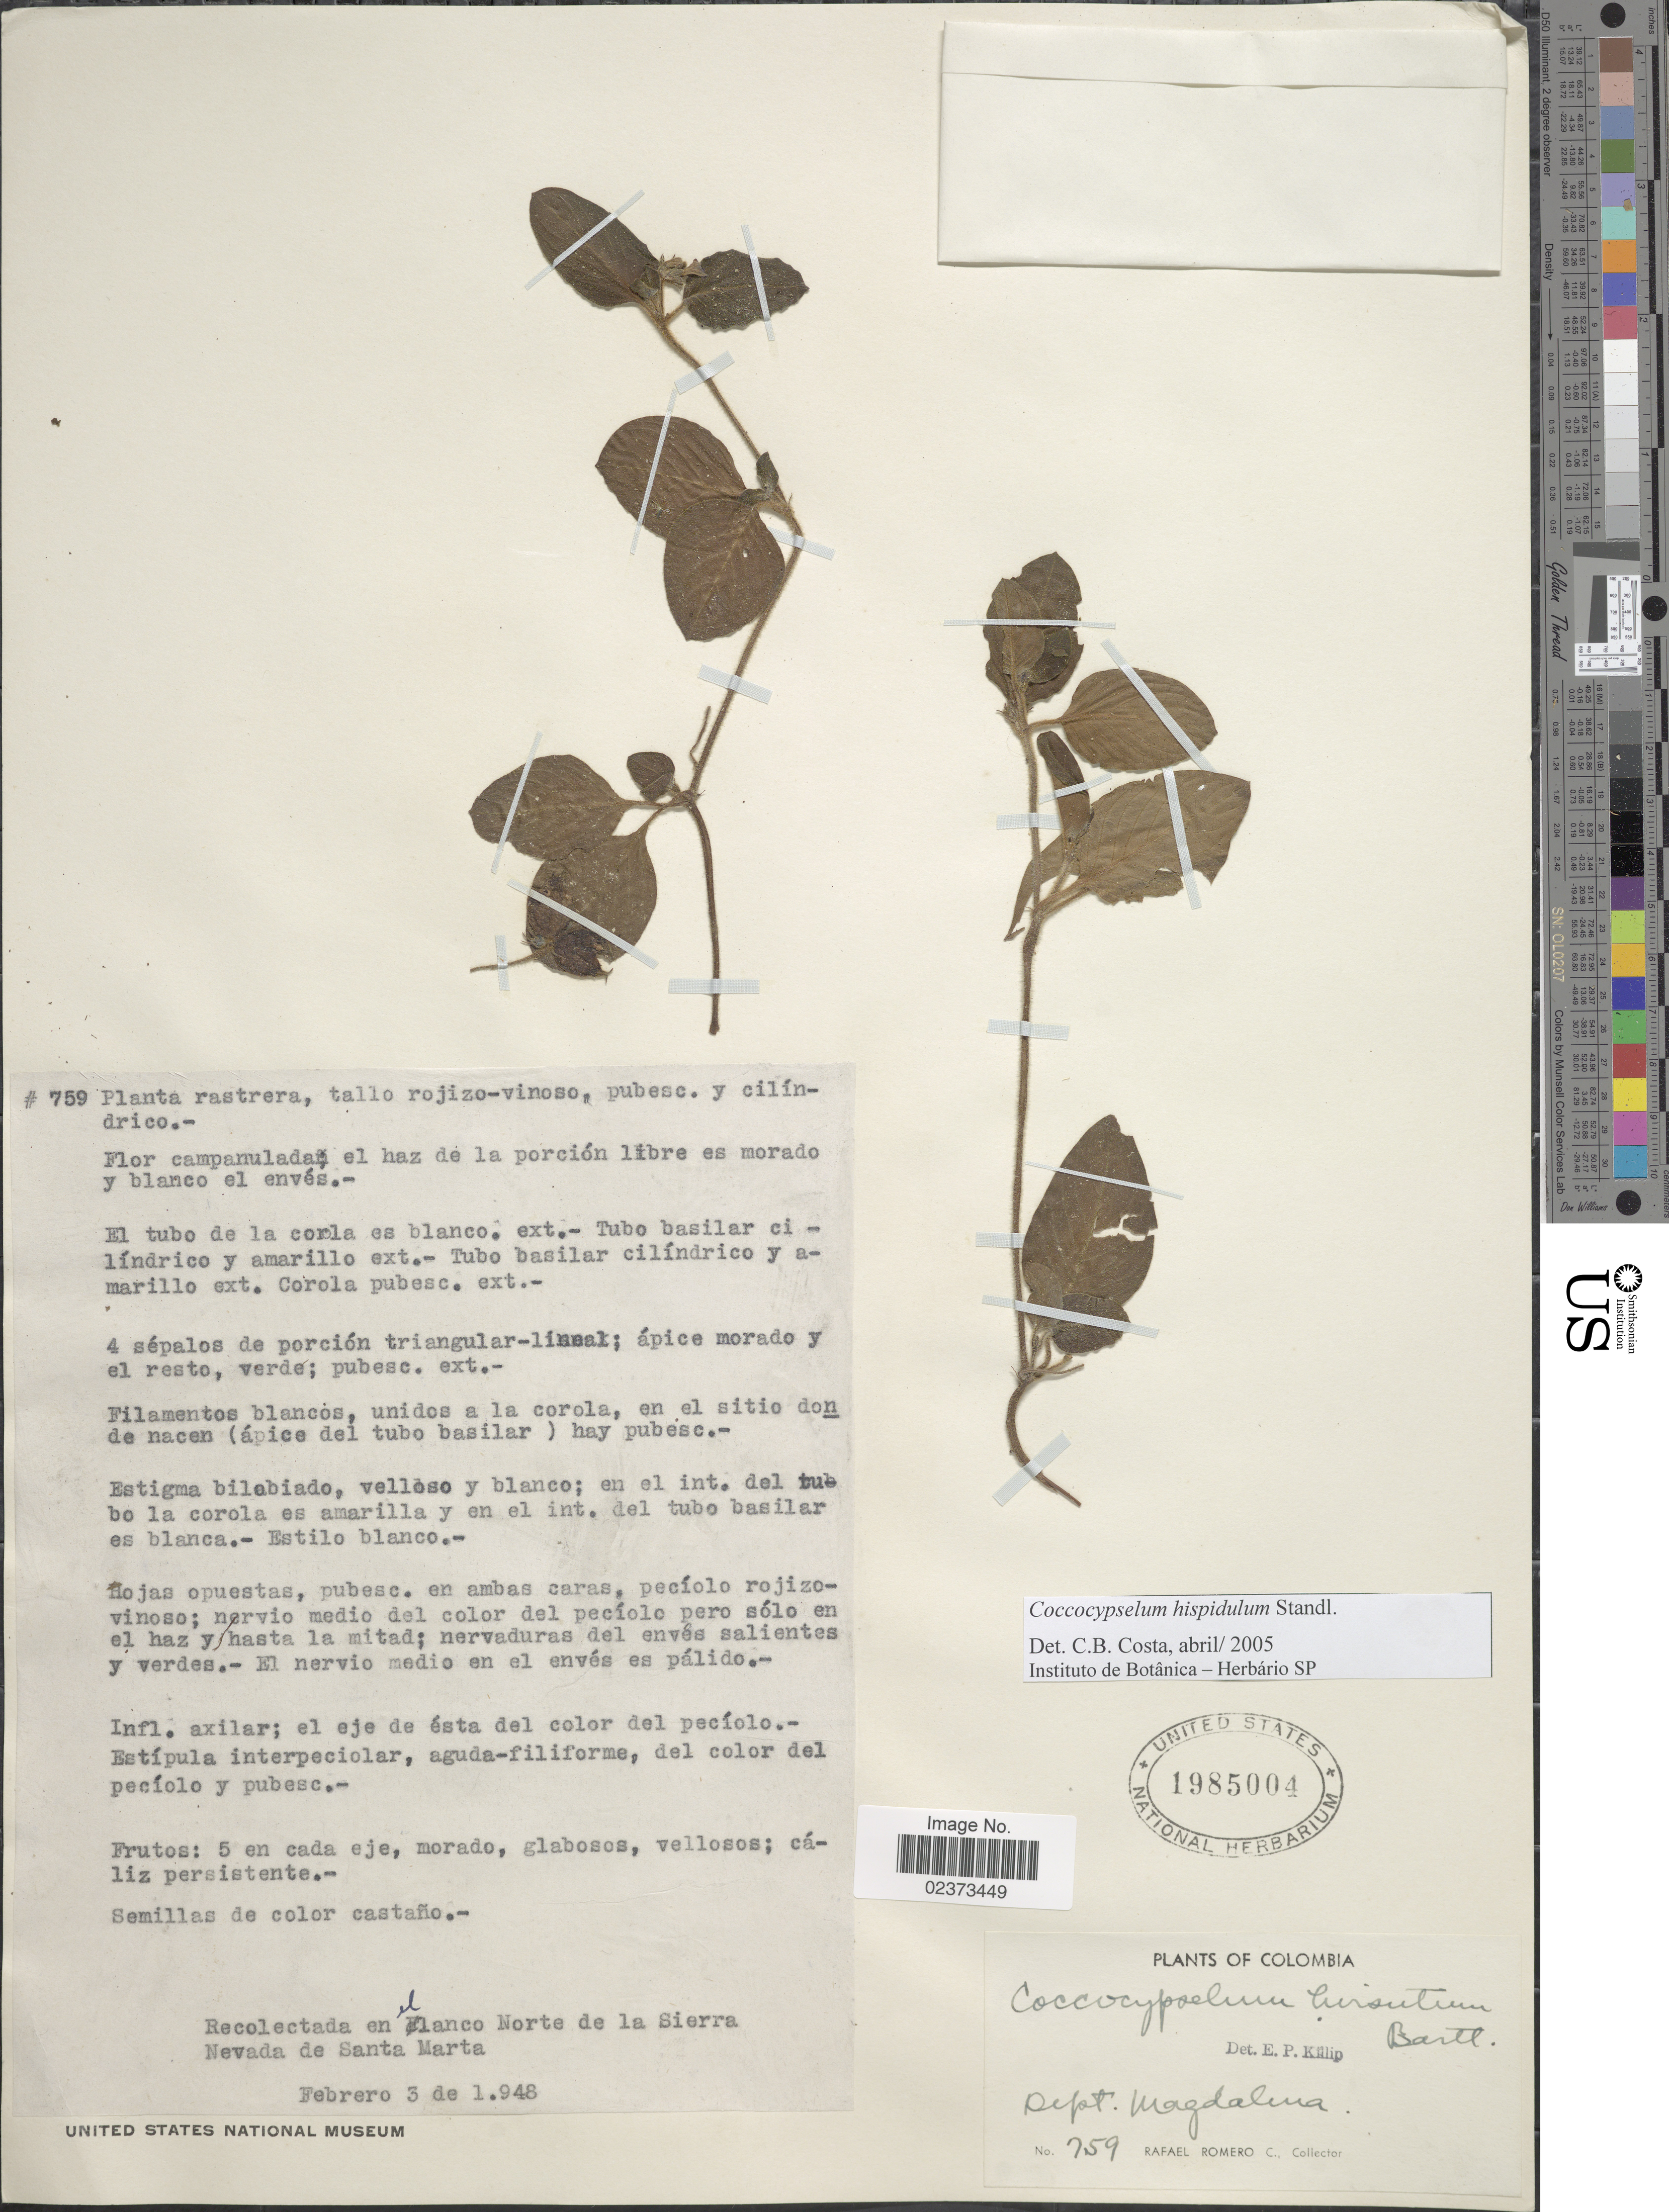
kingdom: Plantae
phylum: Tracheophyta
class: Magnoliopsida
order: Gentianales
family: Rubiaceae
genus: Coccocypselum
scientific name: Coccocypselum hispidulum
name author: (Standl.) Standl.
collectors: R. Romero Castañeda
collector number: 759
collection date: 1948-02-03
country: Colombia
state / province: Magdalena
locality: En el Flanco Norte de la Sierra Nevada da Santa Marta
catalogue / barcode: US 1985004